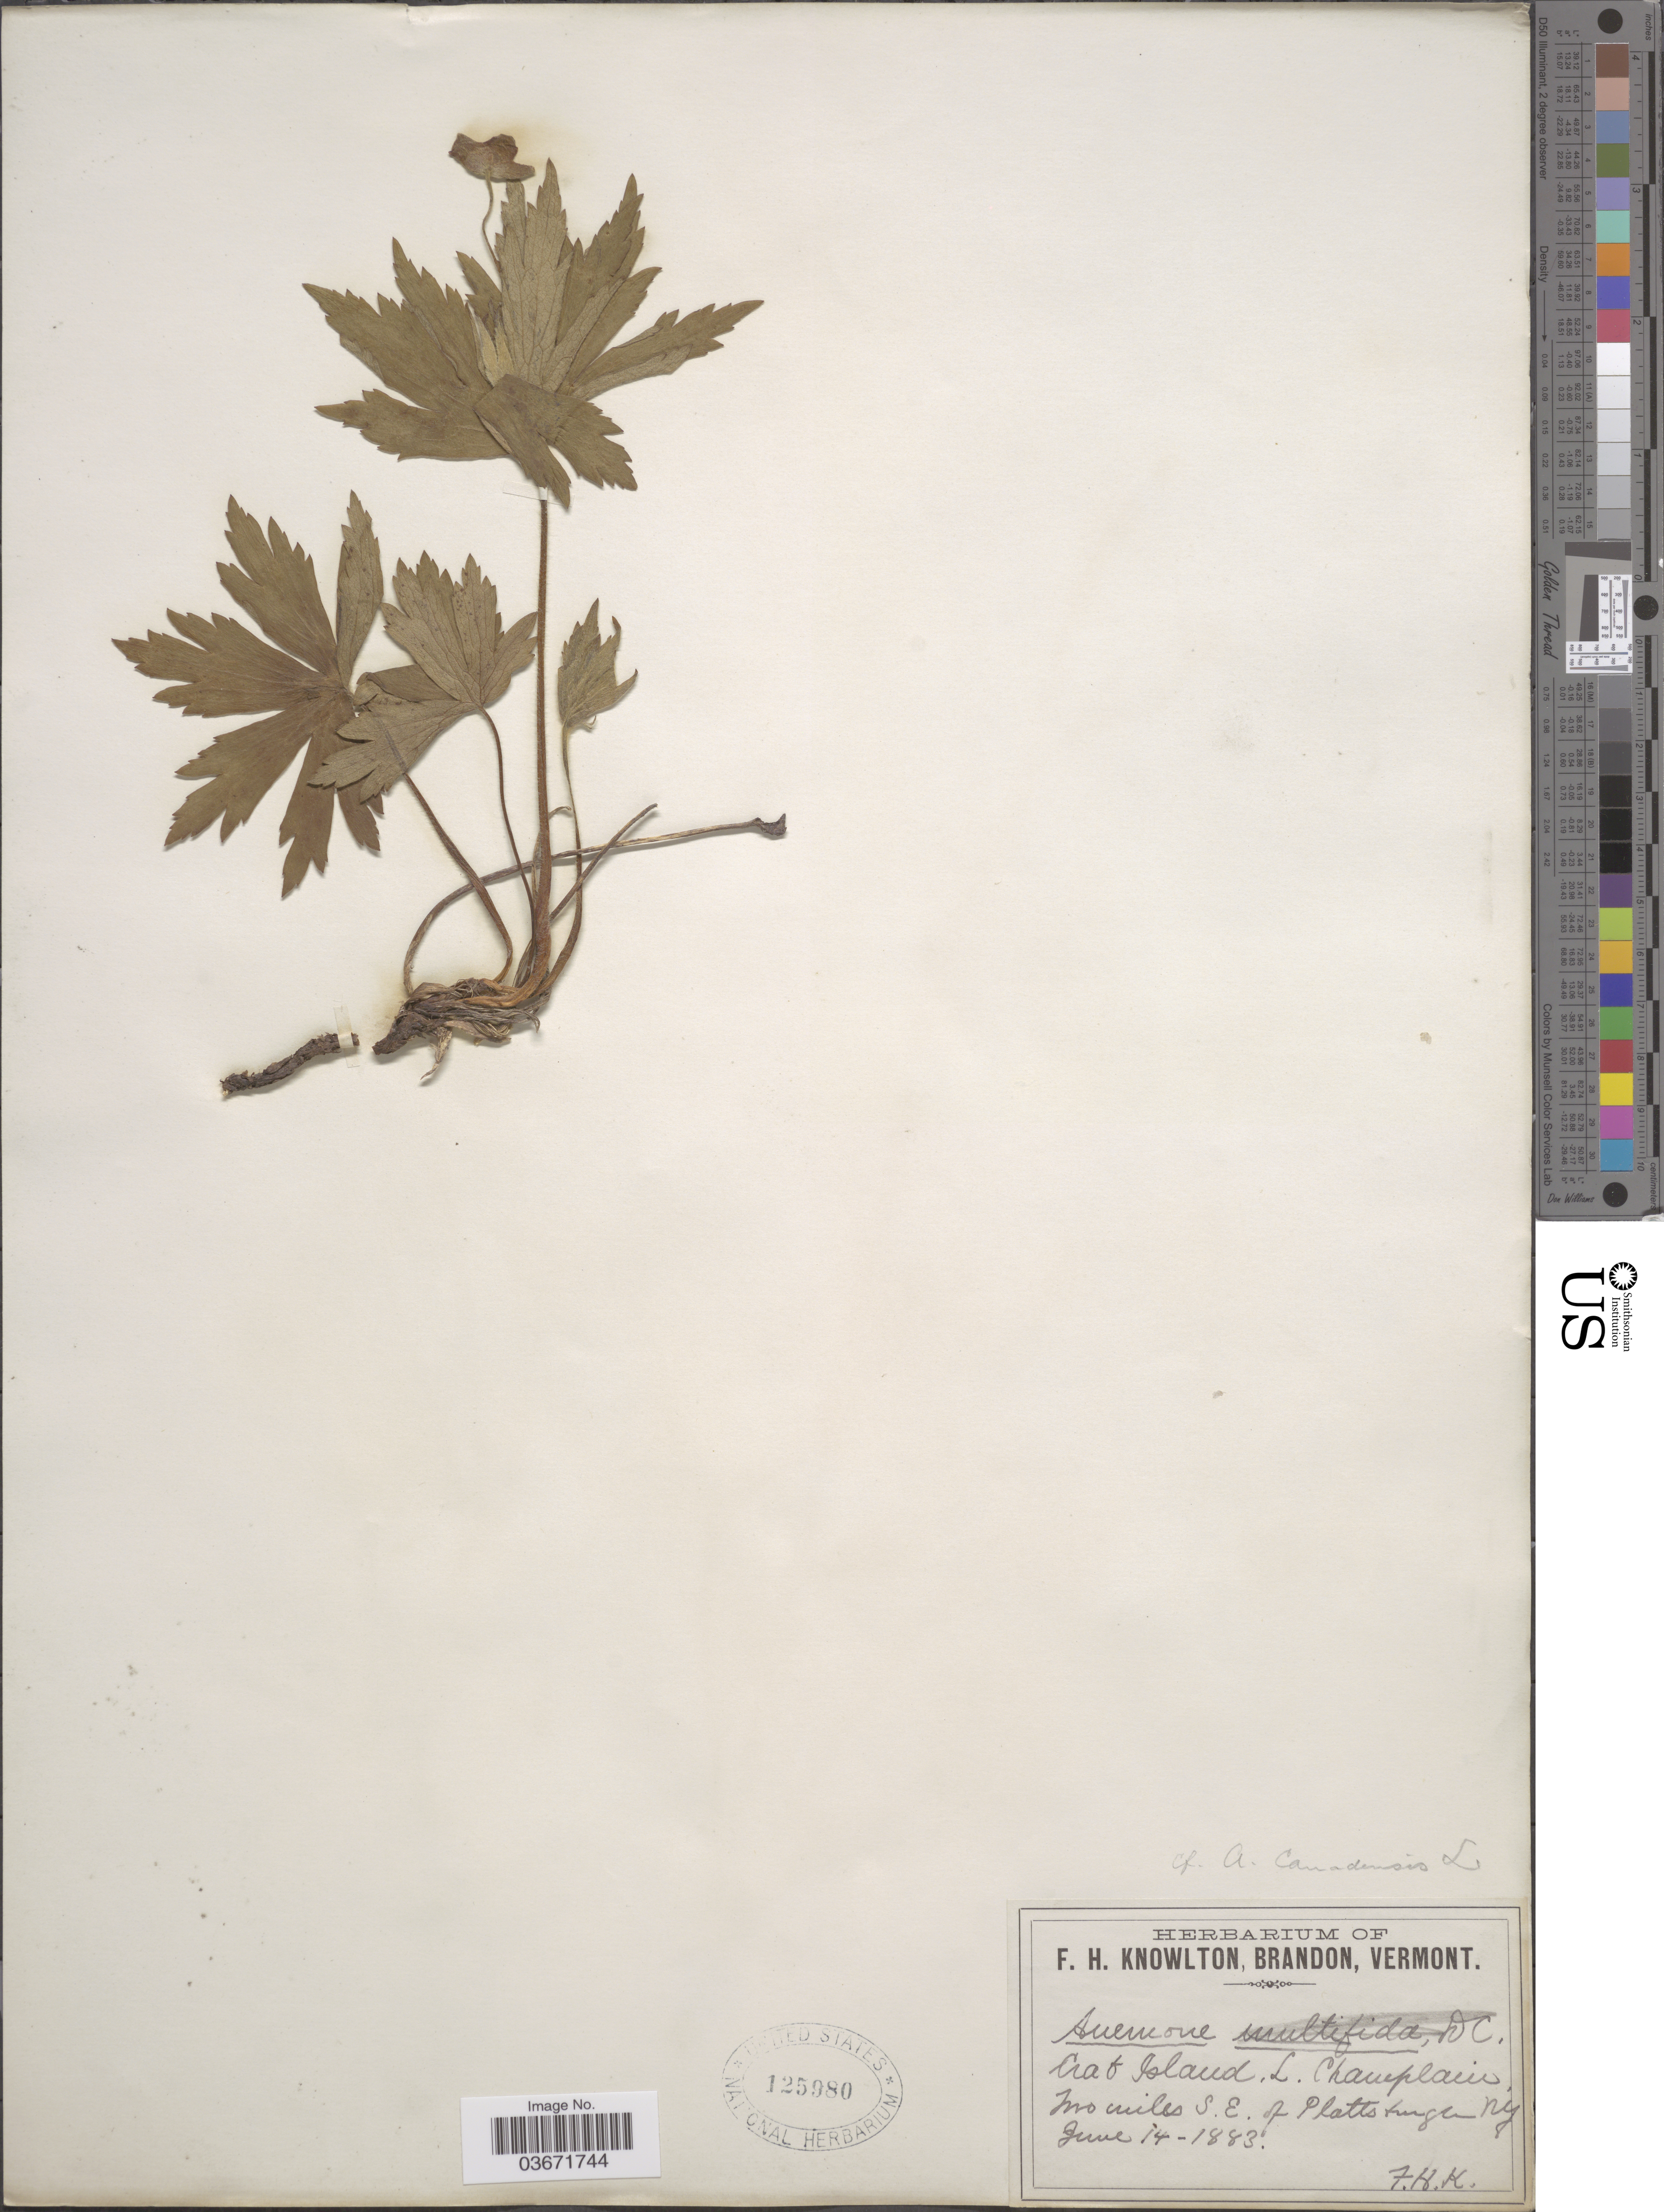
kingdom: Plantae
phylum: Tracheophyta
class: Magnoliopsida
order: Ranunculales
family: Ranunculaceae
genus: Anemone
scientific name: Anemone canadensis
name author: L.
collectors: F. H. Knowlton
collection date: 1883-06-14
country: United States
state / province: New York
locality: Crab Island, L. Champlain Two miles S.E. of Plattsburgh.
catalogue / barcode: US 125980